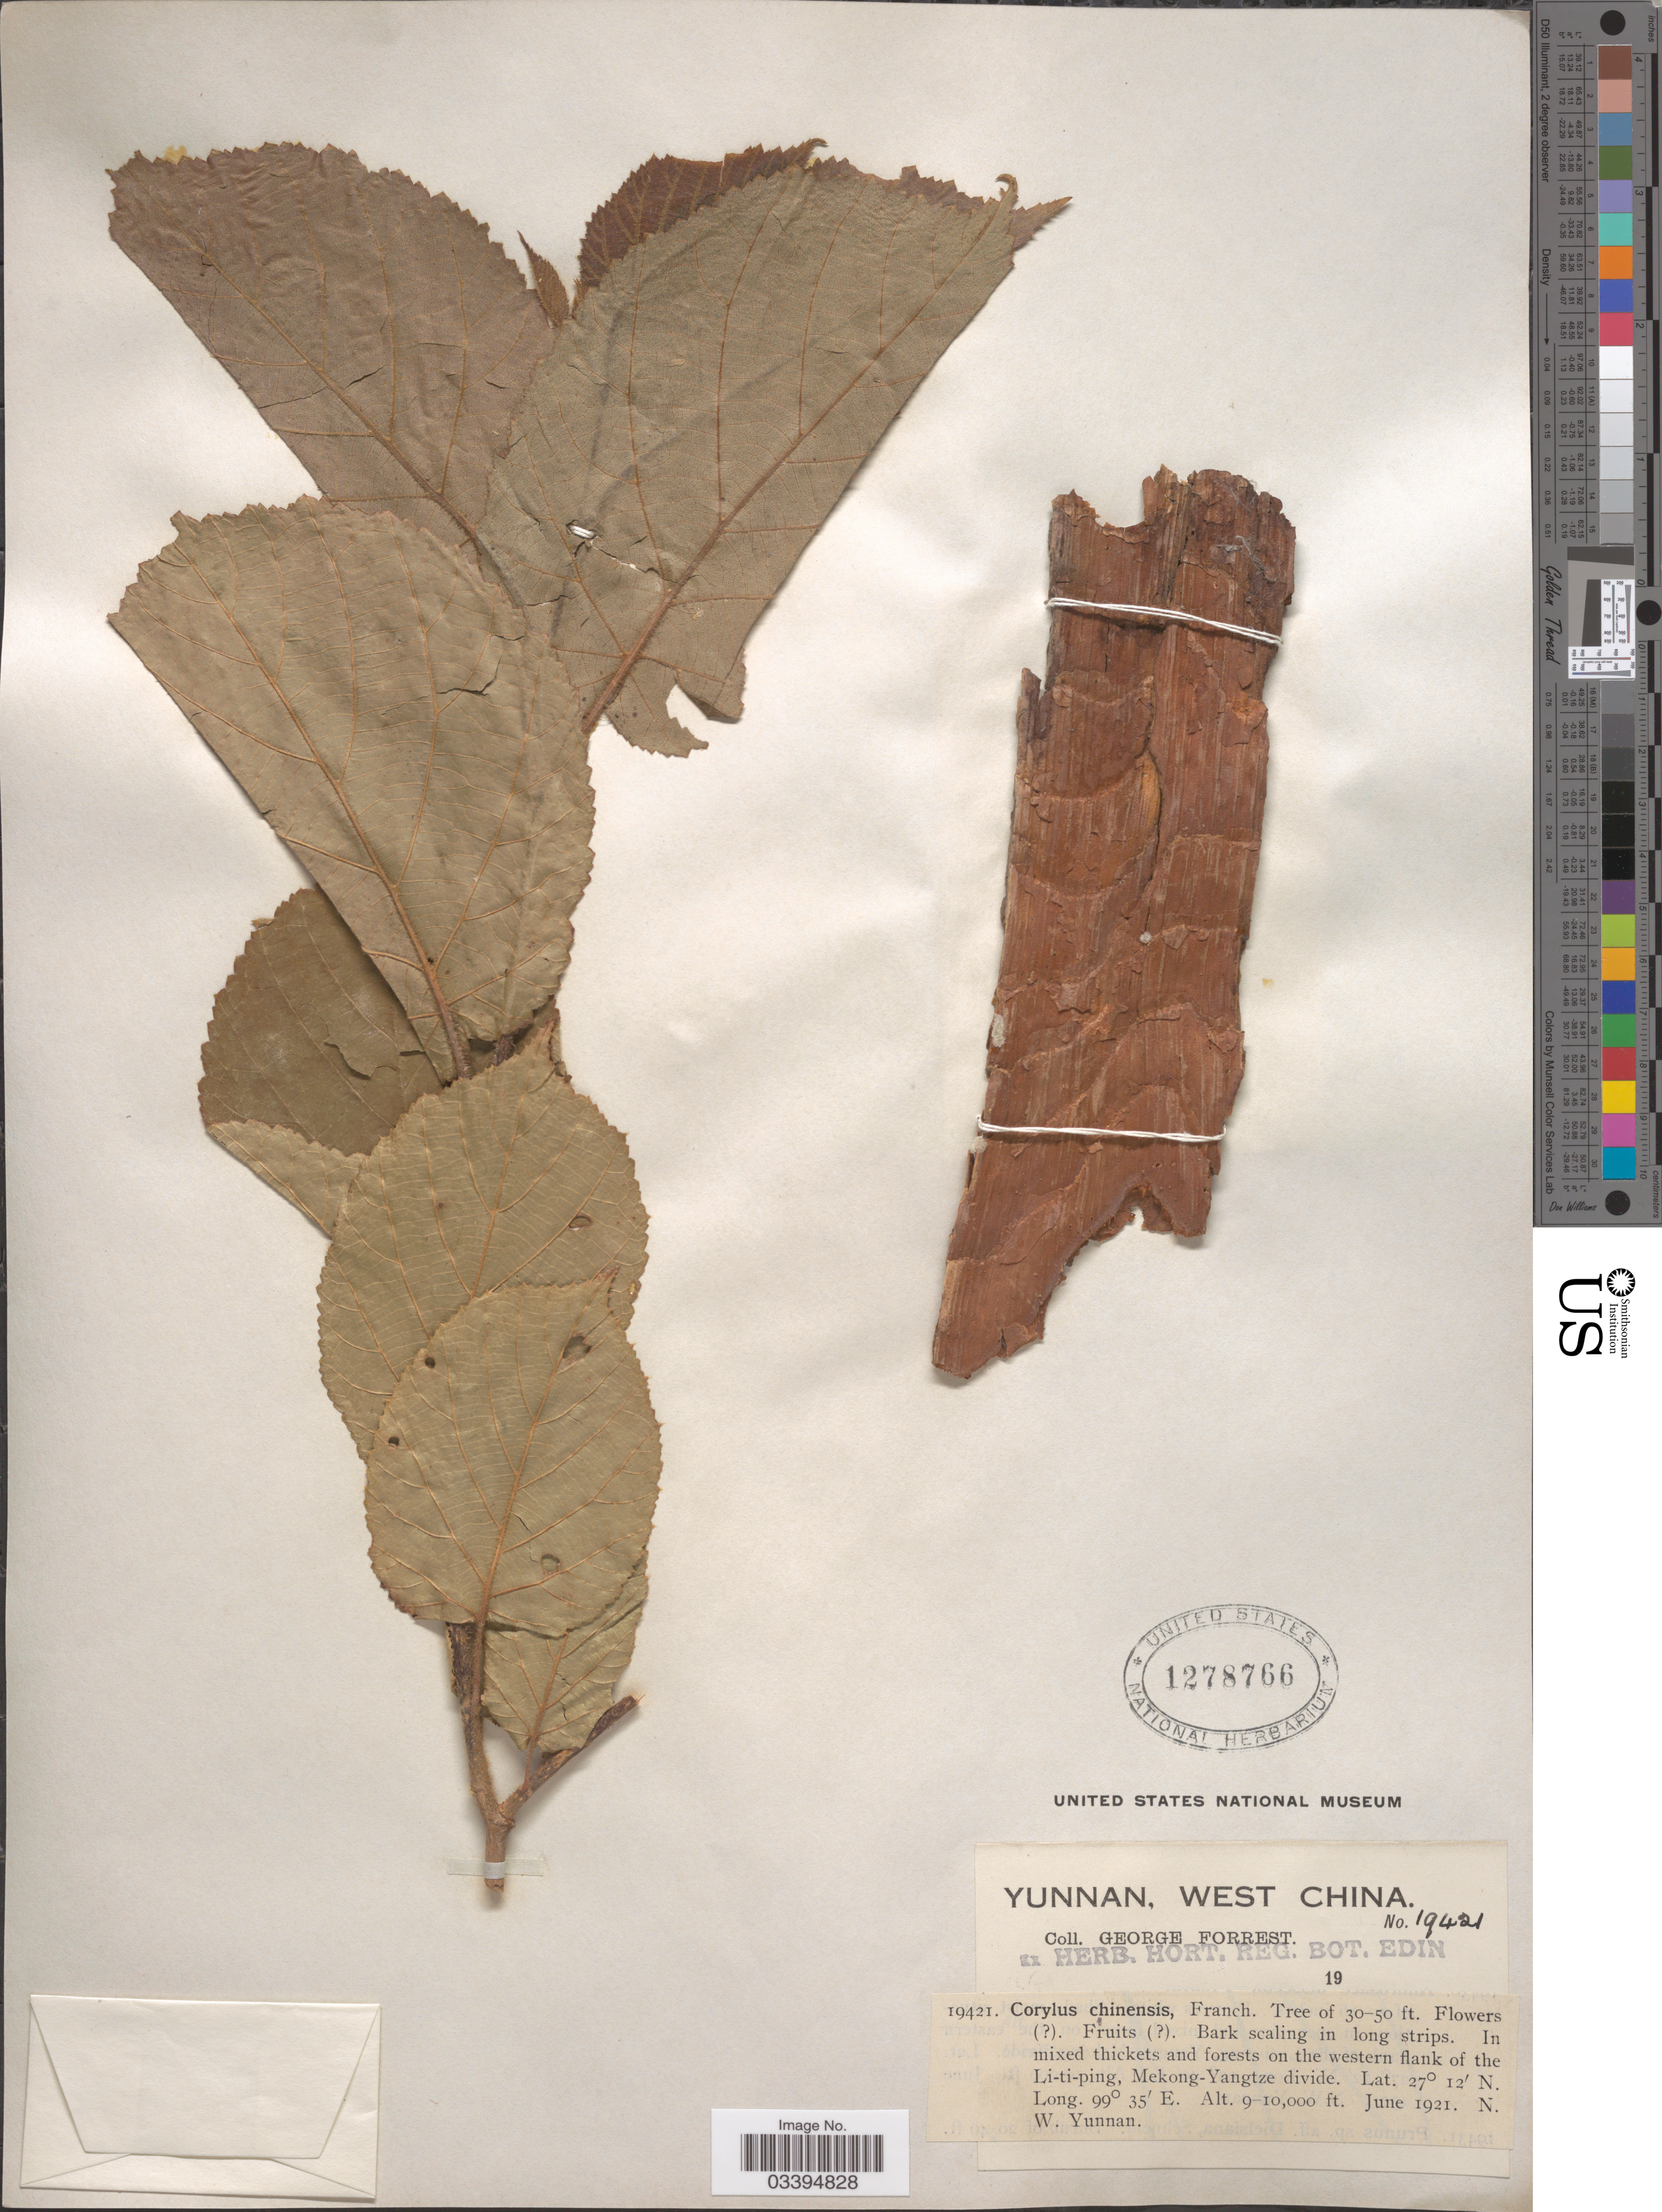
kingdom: Plantae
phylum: Tracheophyta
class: Magnoliopsida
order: Fagales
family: Betulaceae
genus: Corylus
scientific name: Corylus chinensis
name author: Franch.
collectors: G. Forrest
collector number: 19421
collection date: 1921-06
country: China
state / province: Yunnan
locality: West China, In mixed thickets and forests on the western flank of the Li-ti-ping, Mekong-Yangtze divide.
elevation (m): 2743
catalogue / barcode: US 1278766